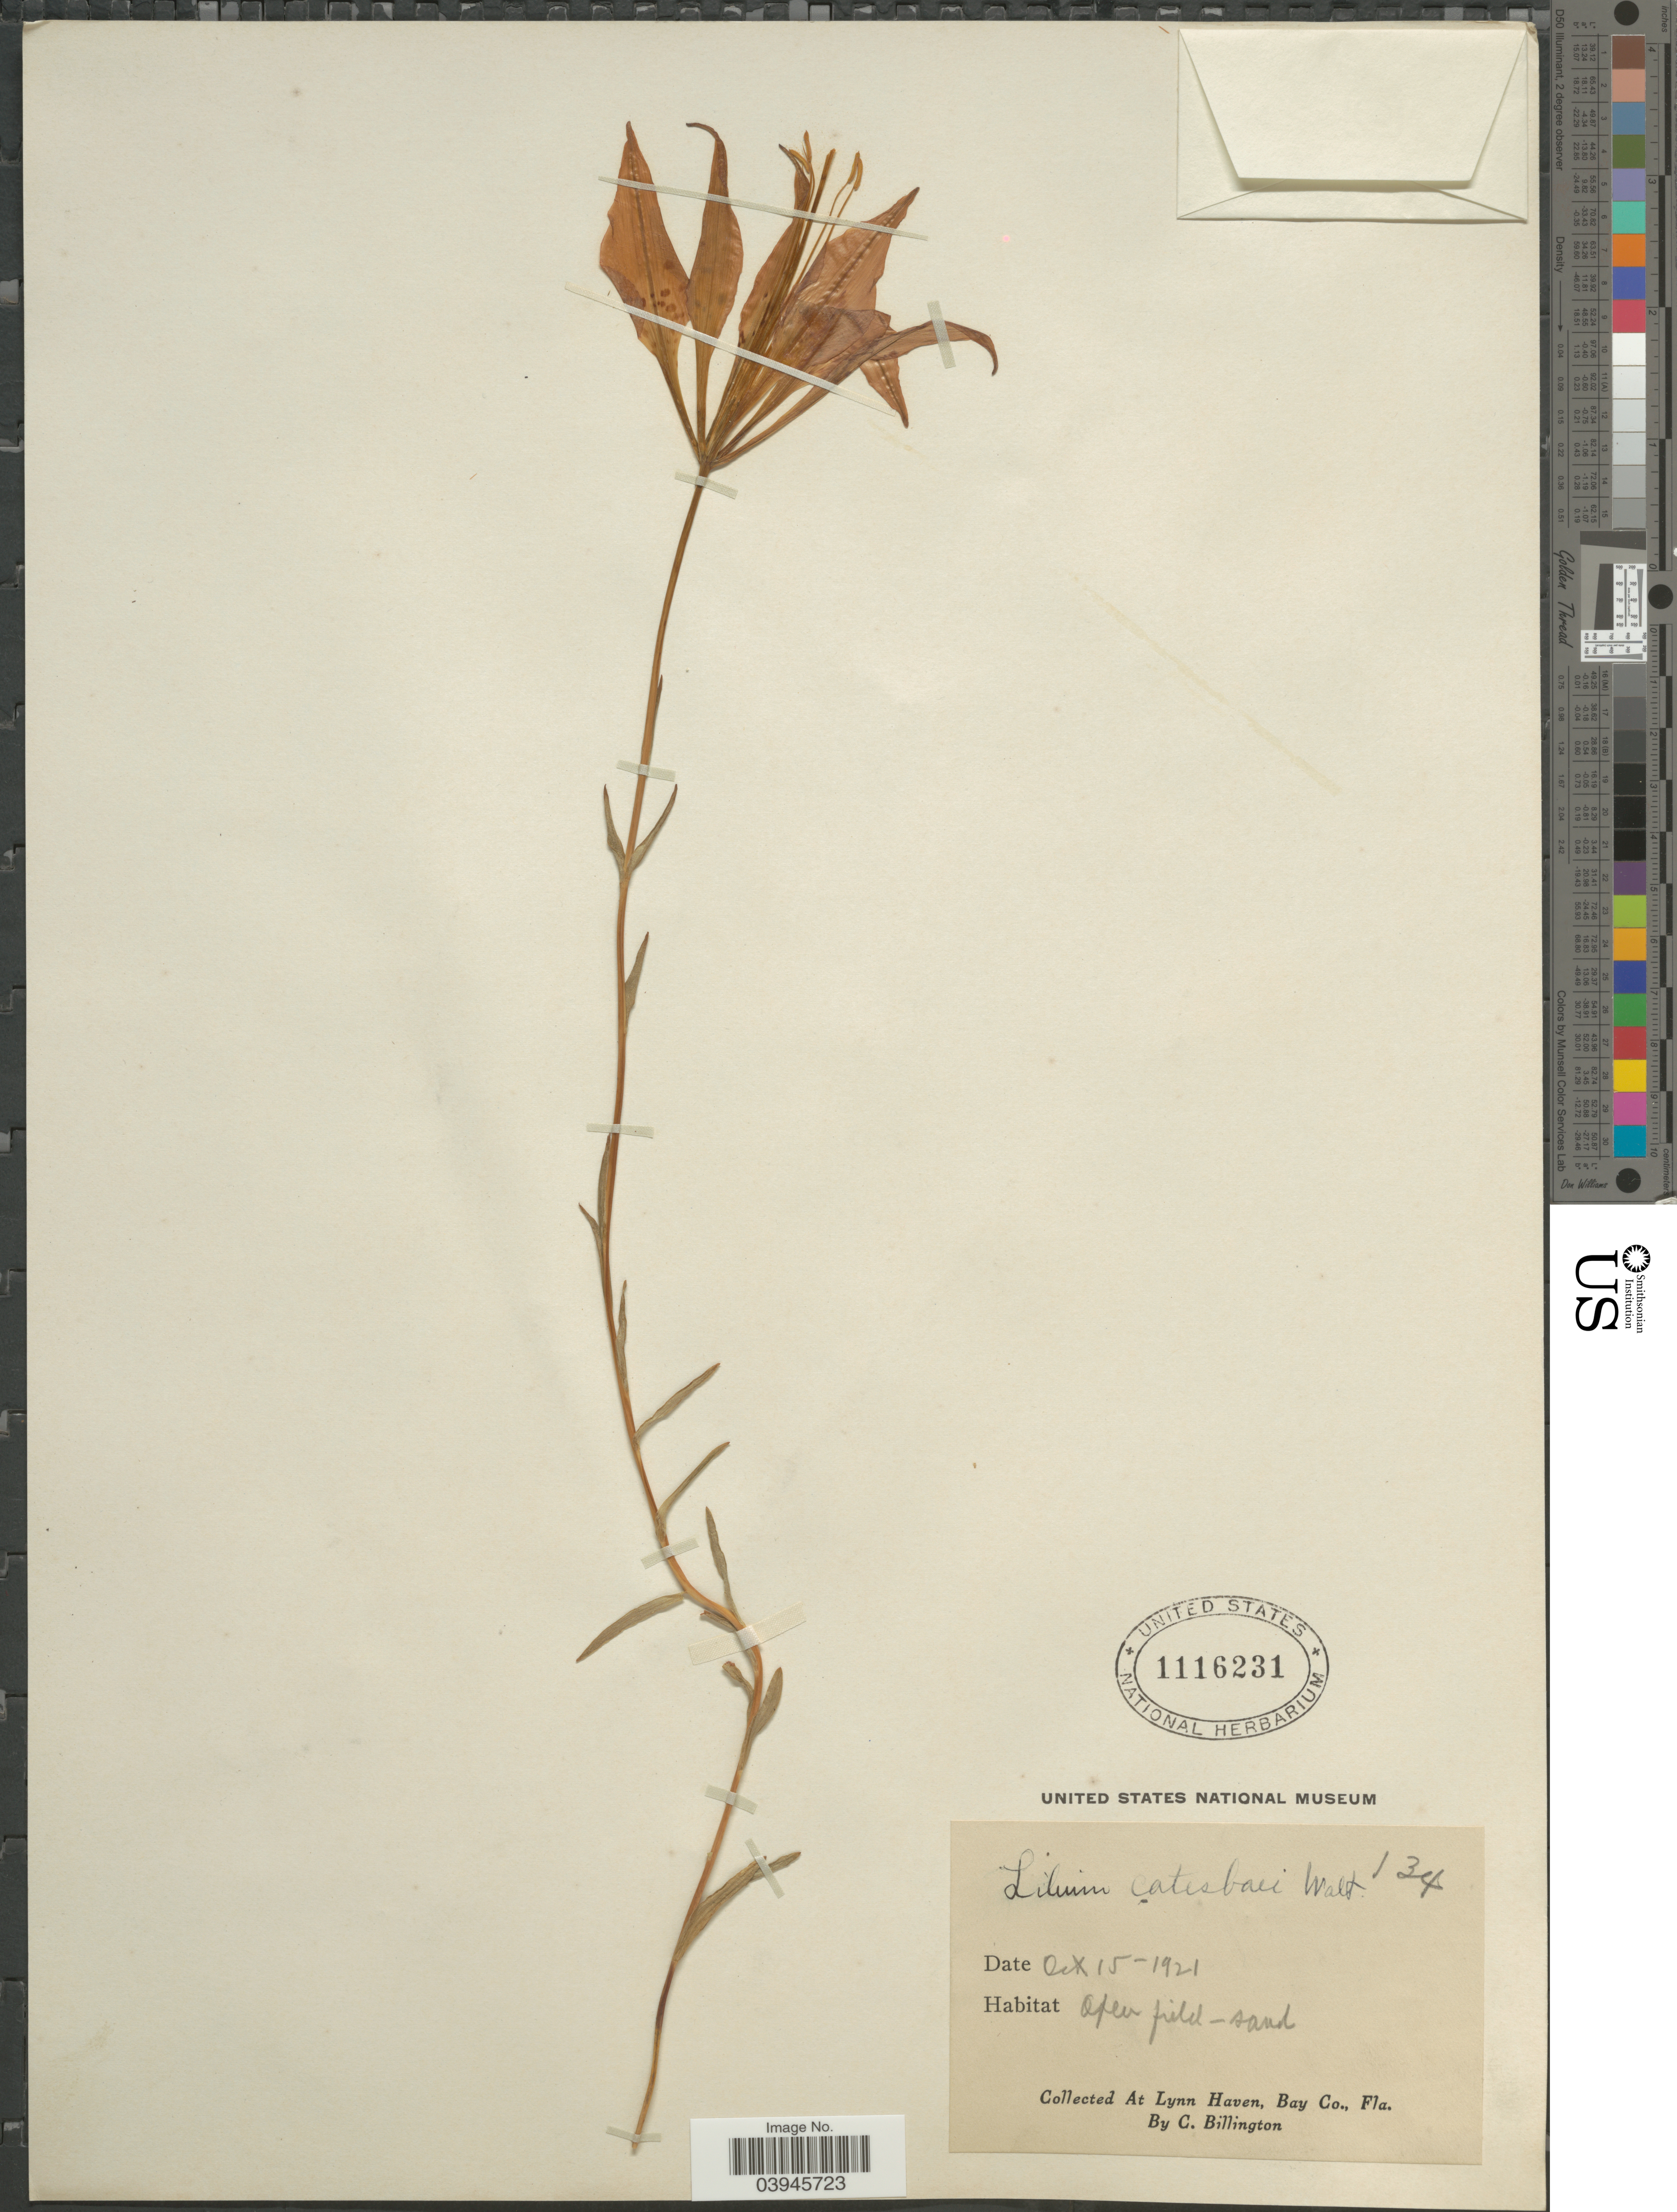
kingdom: Plantae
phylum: Tracheophyta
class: Liliopsida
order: Liliales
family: Liliaceae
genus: Lilium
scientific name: Lilium catesbaei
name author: Walter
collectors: C. Billington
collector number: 134?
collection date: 1921-10-15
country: United States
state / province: Florida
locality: At Lynn Haven, Bay Co.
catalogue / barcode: US 1116231